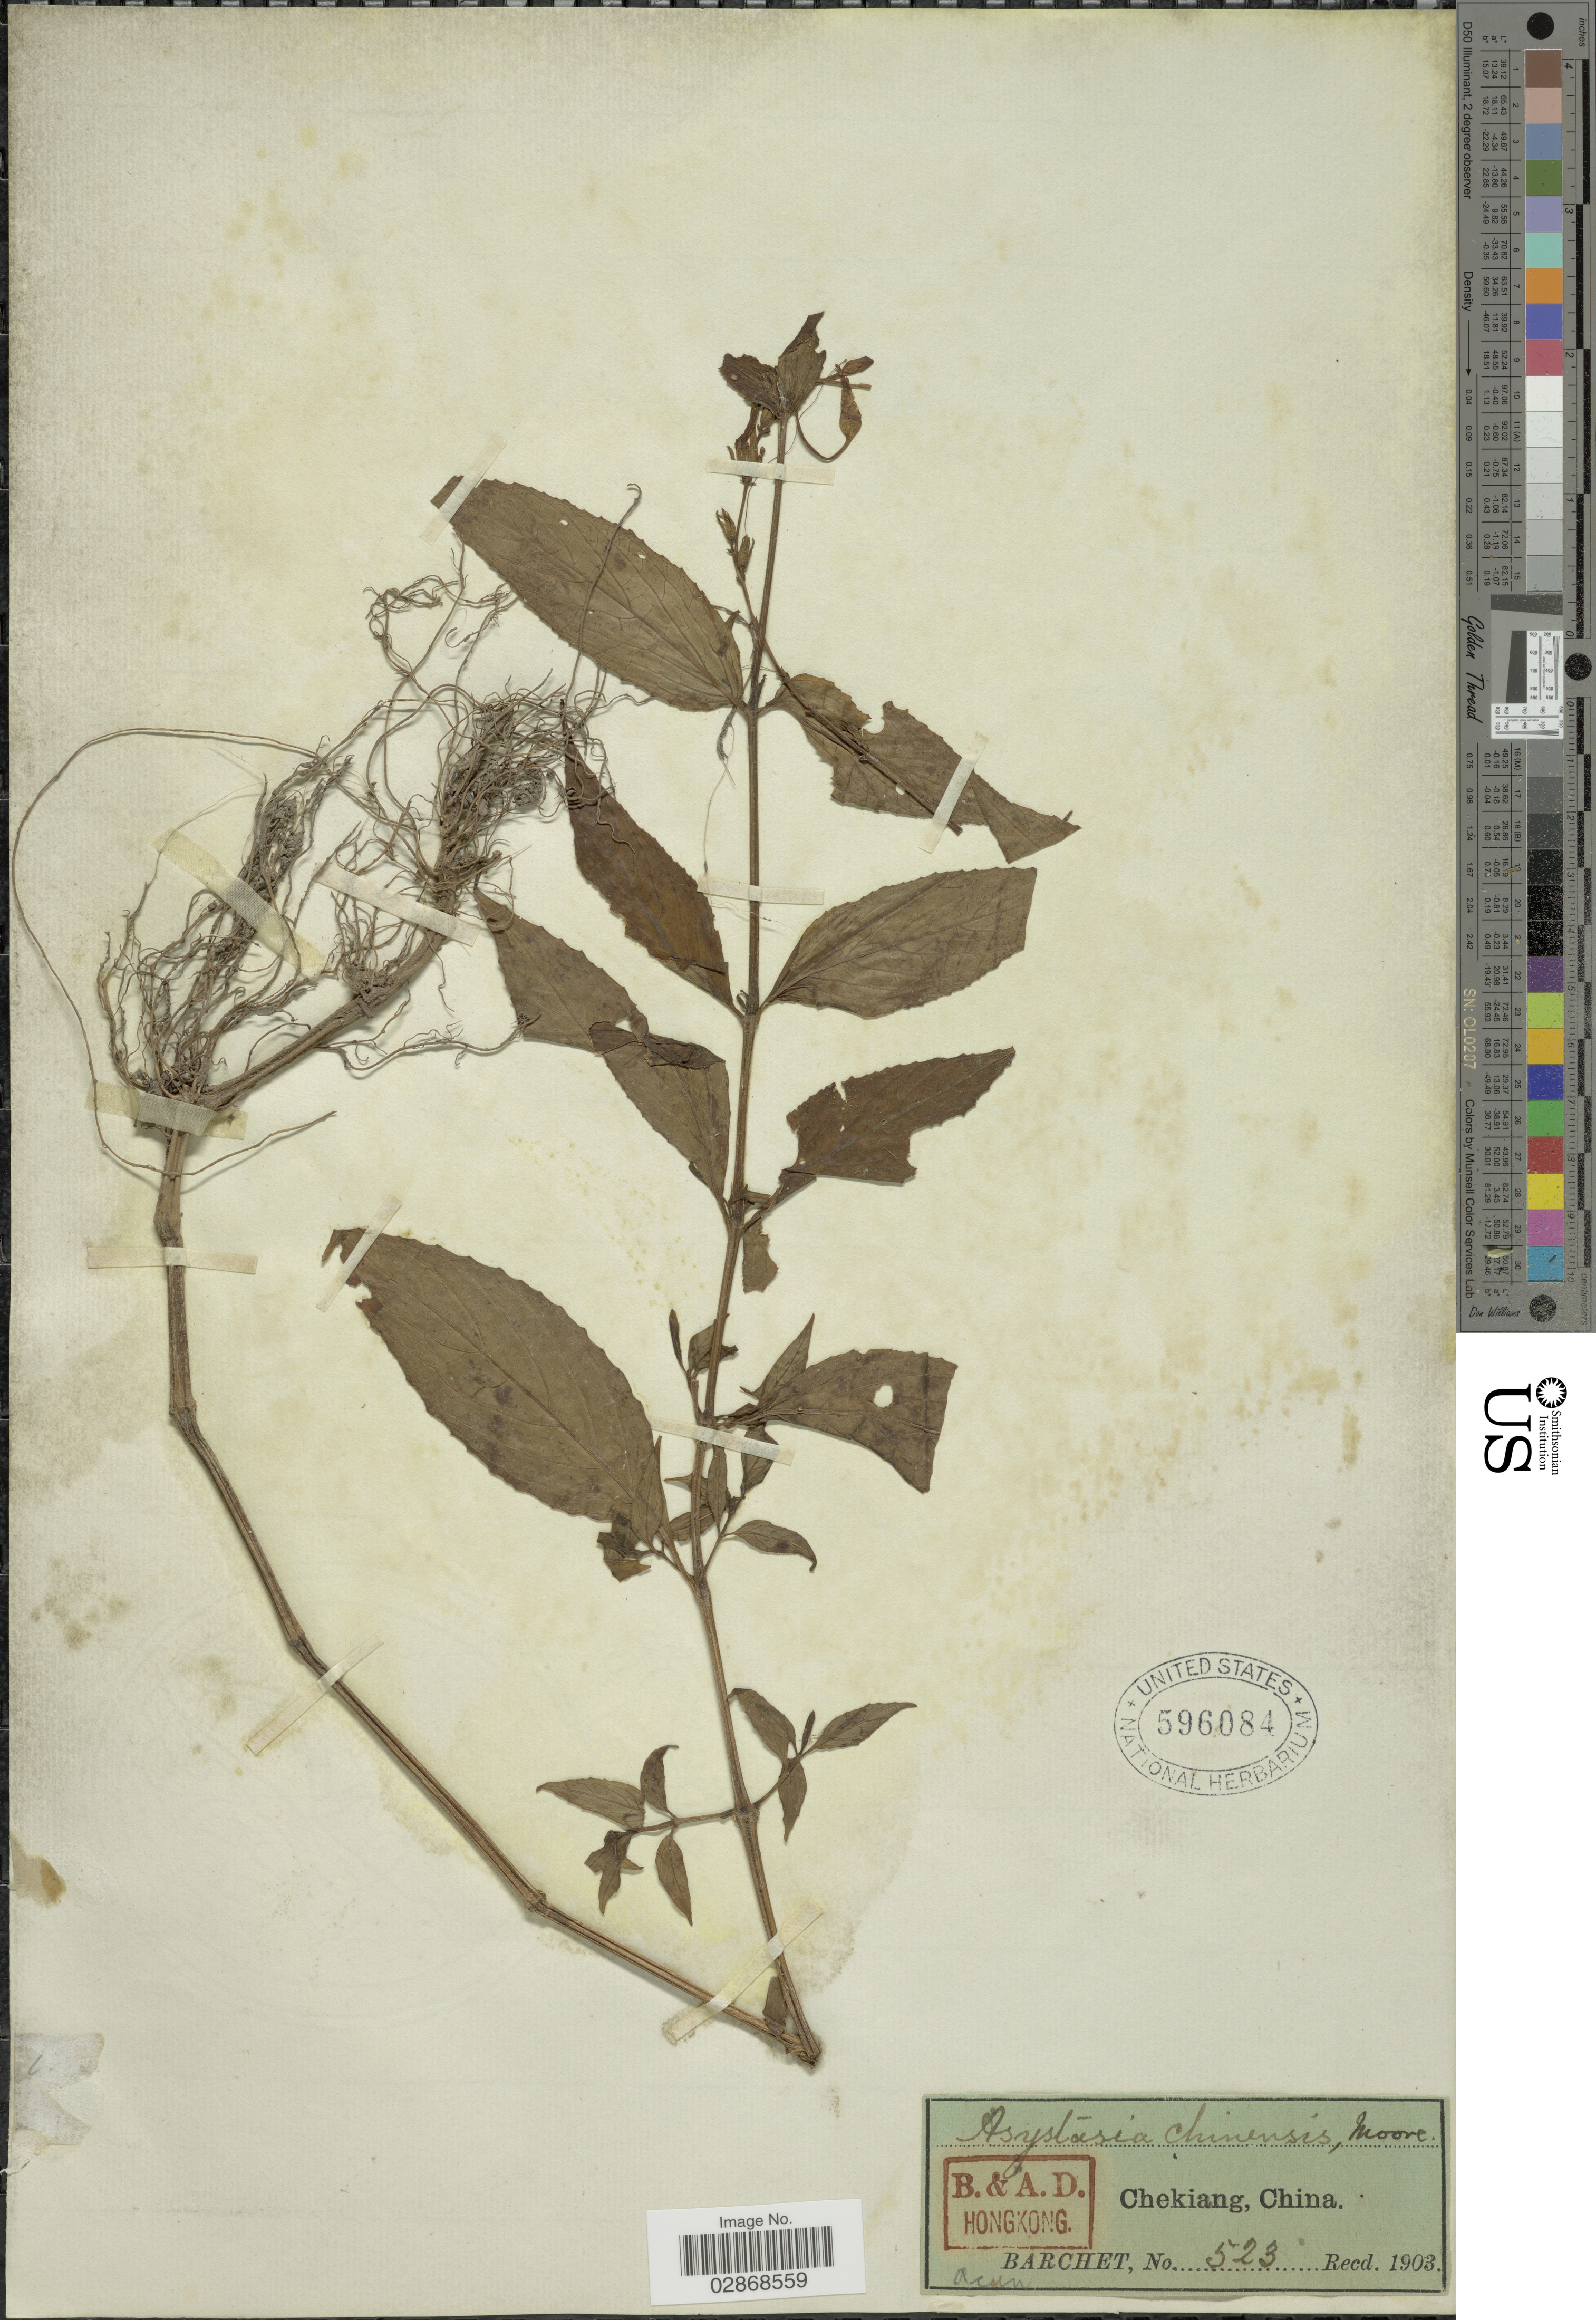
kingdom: Plantae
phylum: Tracheophyta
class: Magnoliopsida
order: Lamiales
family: Acanthaceae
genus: Asystasia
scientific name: Asystasia chinensis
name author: S. Moore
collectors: S. P. Barchet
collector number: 523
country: China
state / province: Zhejiang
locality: Chekiang.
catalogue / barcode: US 596084